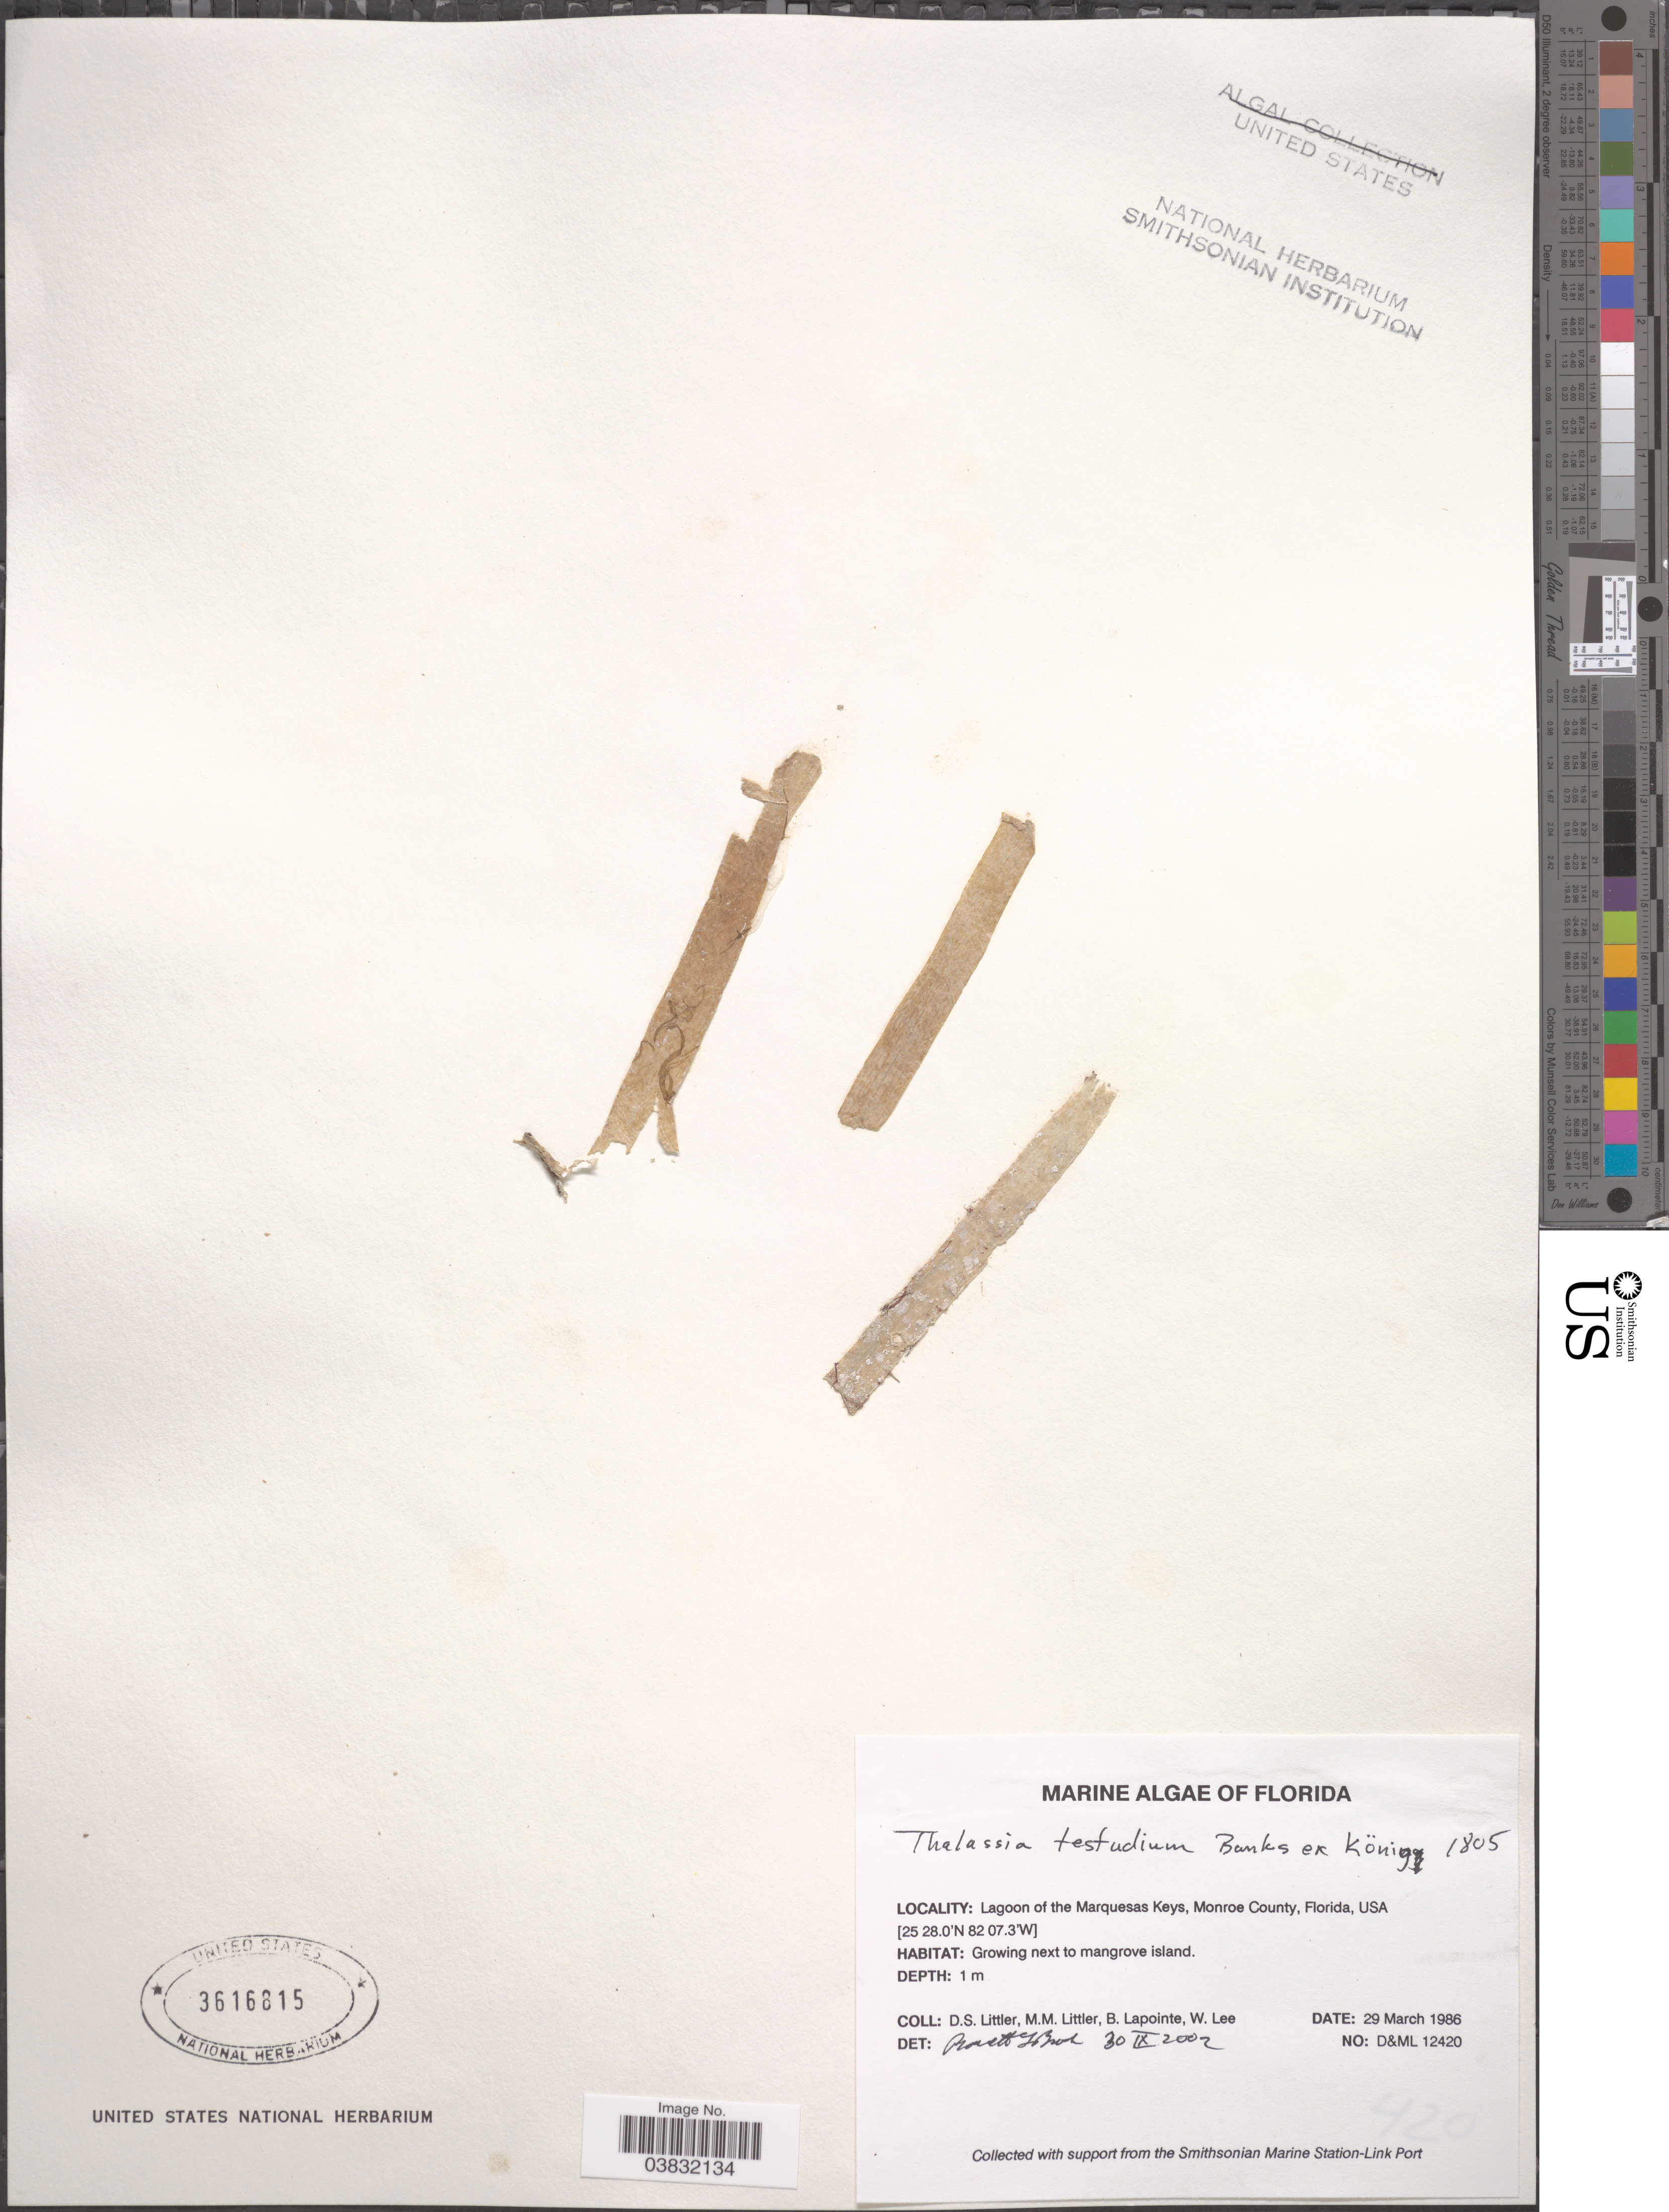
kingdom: Plantae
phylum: Tracheophyta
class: Liliopsida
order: Alismatales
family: Hydrocharitaceae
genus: Thalassia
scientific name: Thalassia testudinum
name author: Banks & Sol. ex K.D. Koenig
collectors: D. S. Littler, B. Lapointe & W. Lee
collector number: D&ML 12420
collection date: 1986-03-29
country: United States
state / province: Florida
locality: Lagoon of the Marquesas Keys, Monroe County. Next to mangrove island.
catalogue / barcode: US 3616815